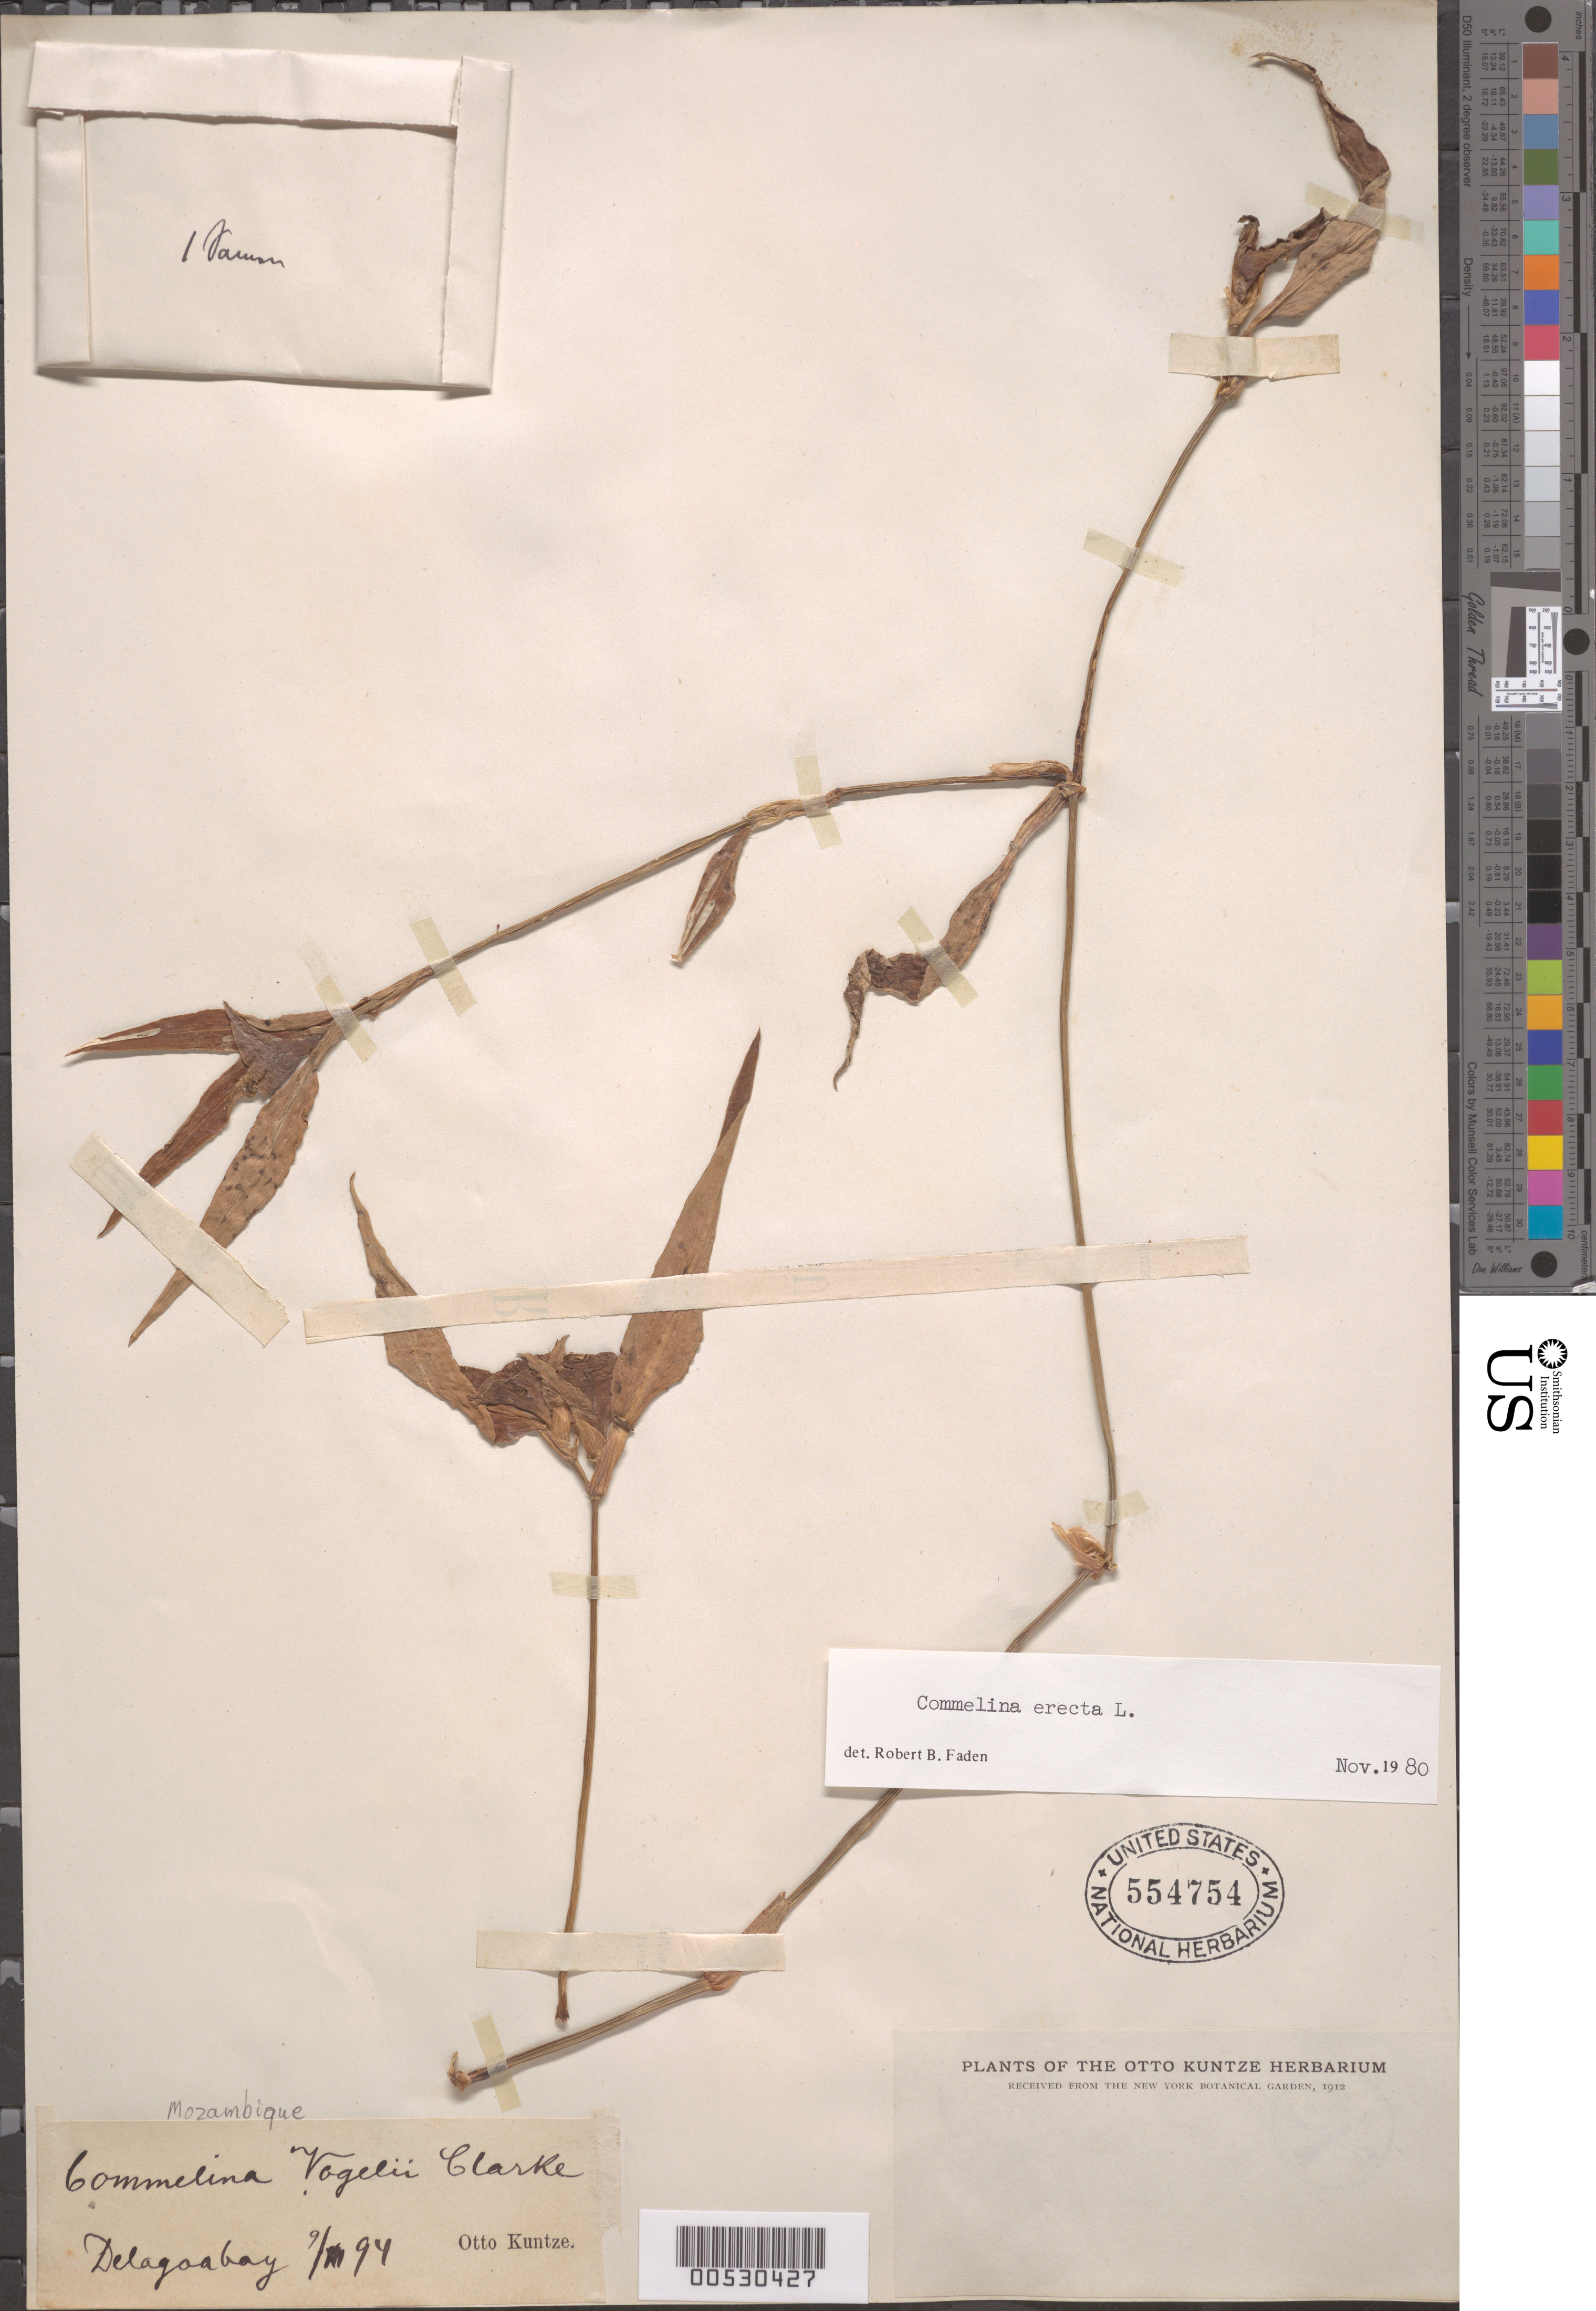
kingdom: Plantae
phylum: Tracheophyta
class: Liliopsida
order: Commelinales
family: Commelinaceae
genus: Commelina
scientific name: Commelina erecta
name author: L.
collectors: C.E.O. Kuntze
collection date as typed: Sep 1894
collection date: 1894-09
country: Mozambique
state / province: Maputo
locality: Delagoa bay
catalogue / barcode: US 554754